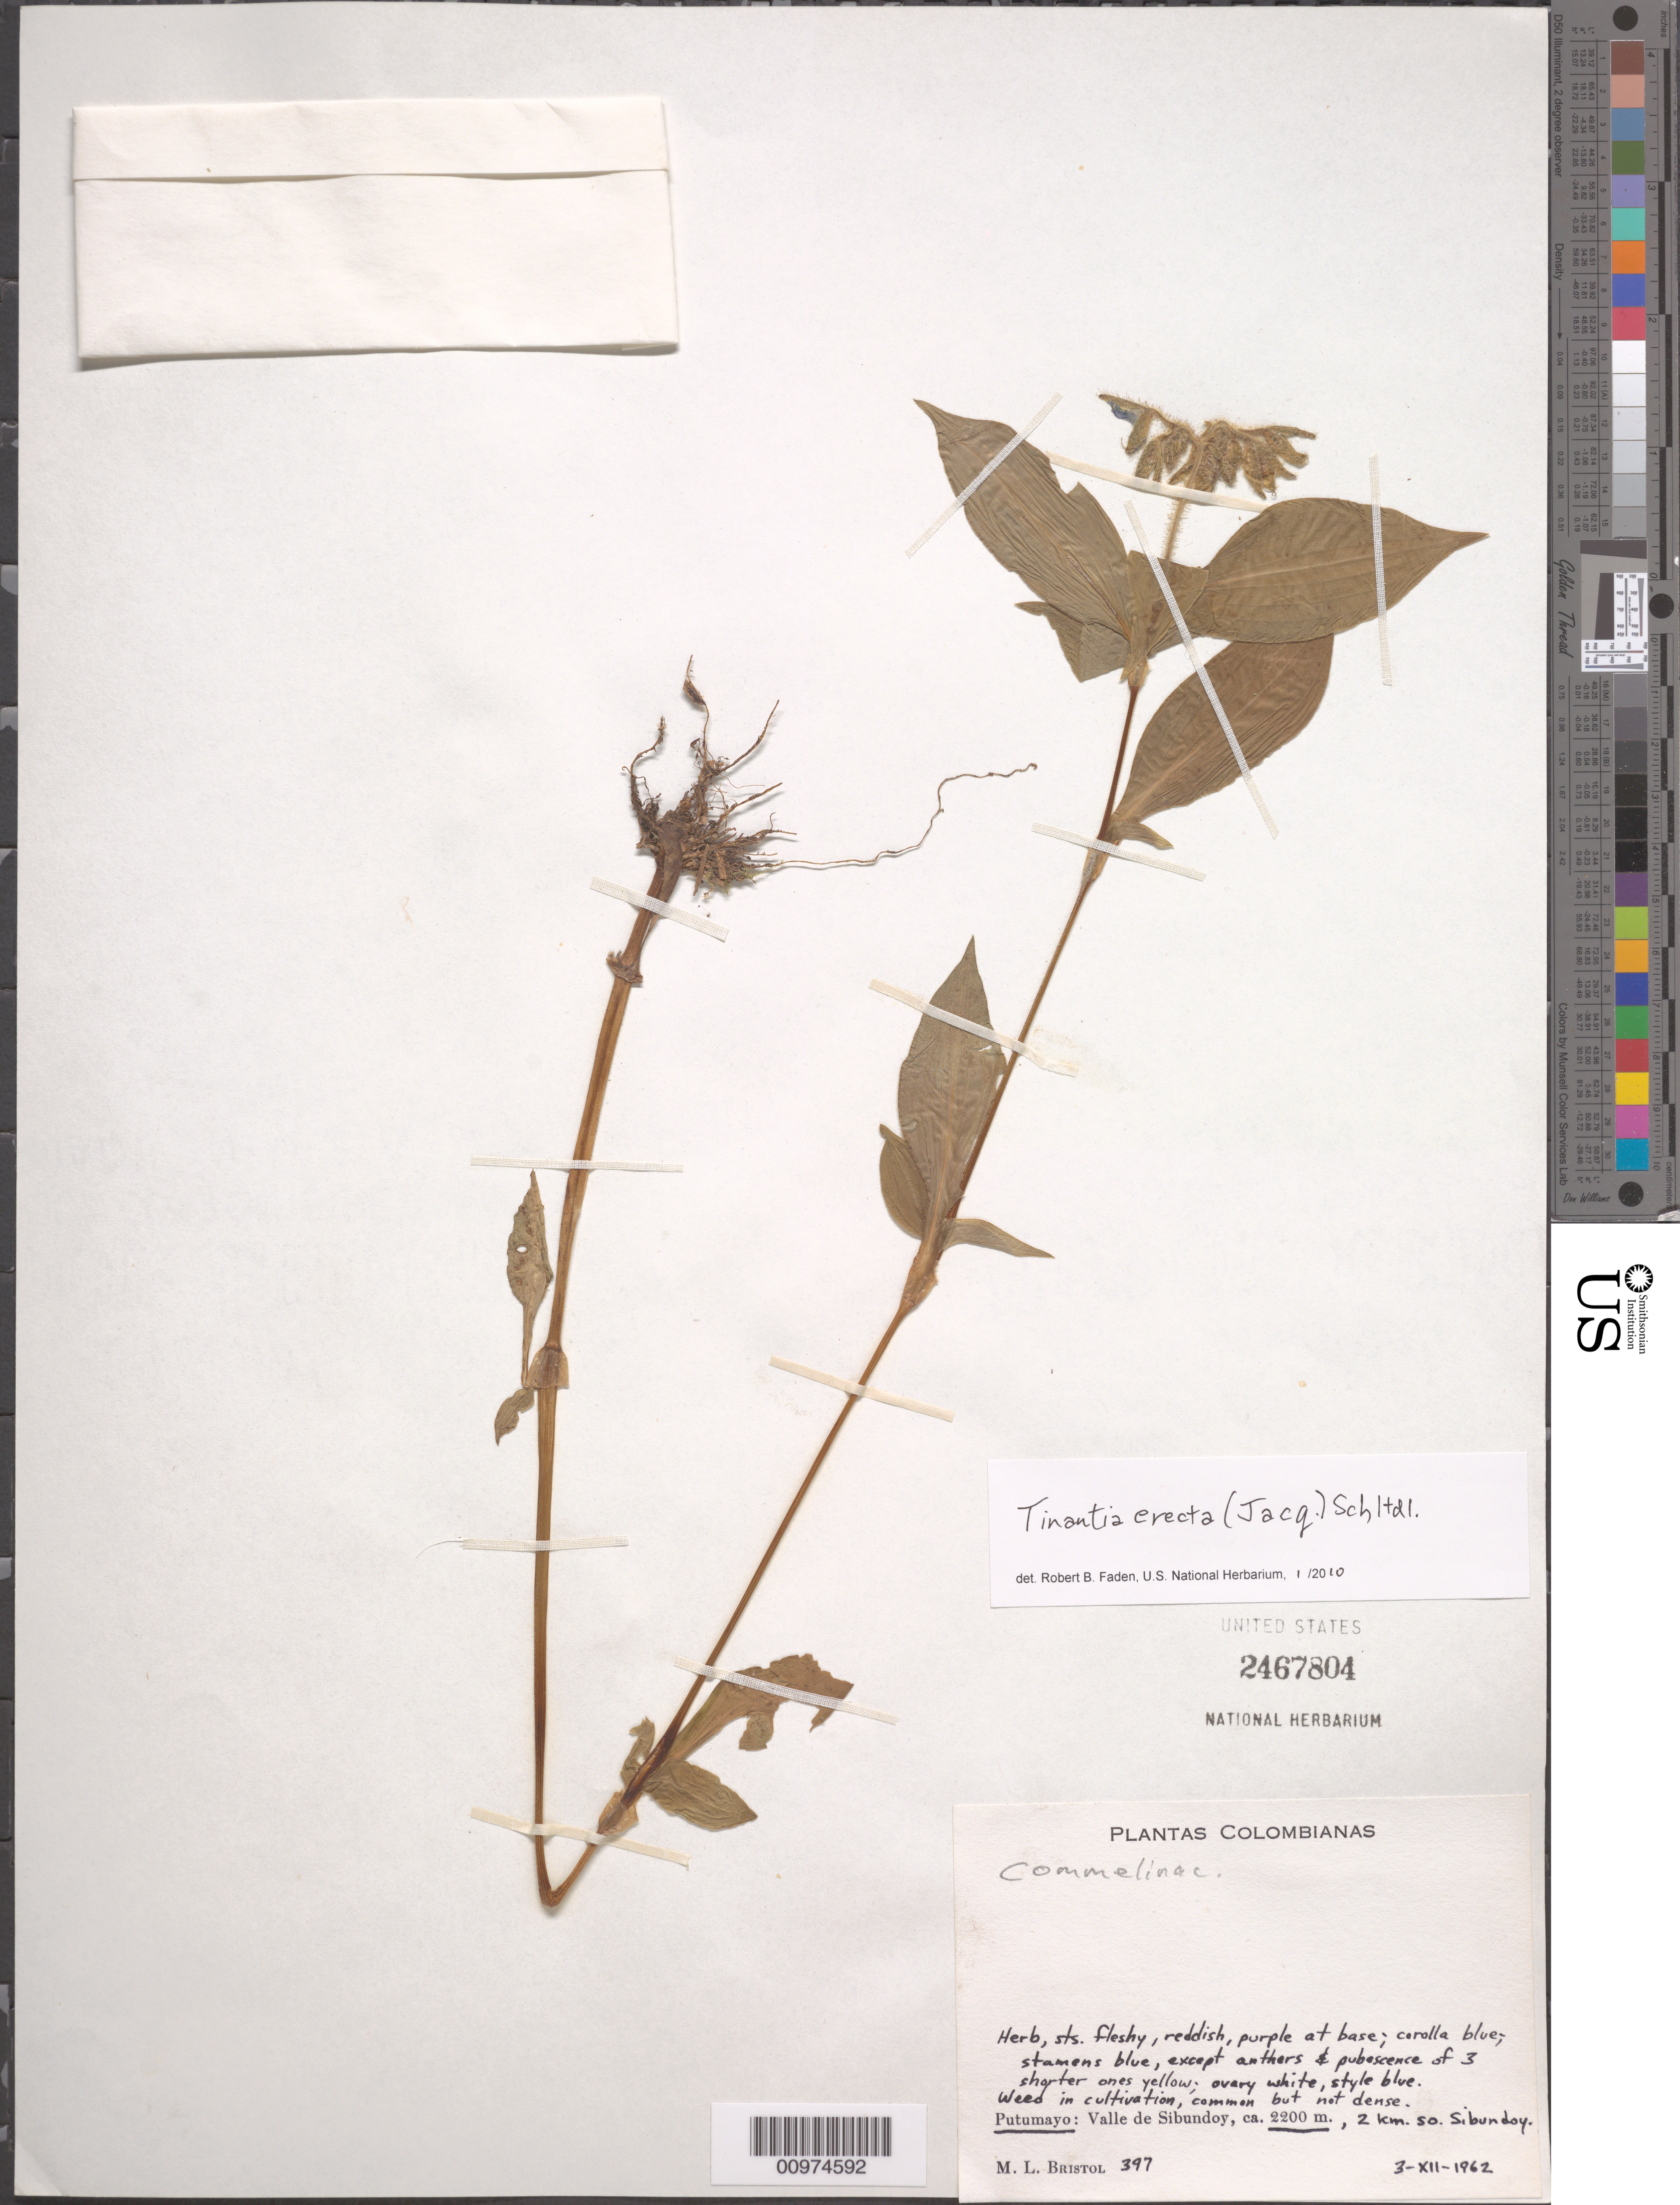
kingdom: Plantae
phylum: Tracheophyta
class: Liliopsida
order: Commelinales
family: Commelinaceae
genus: Tinantia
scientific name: Tinantia erecta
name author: (Jacq.) Fenzl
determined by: Faden, Robert B., (US), Smithsonian Institution - National Museum of Natural History (UNITED STATES)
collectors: M. L. Bristol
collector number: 397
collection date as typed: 03 Dec 1962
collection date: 1962-12-03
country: Colombia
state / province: Putumayo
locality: Valle de Sibundoy, 2 km so. Sibundoy.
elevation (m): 2200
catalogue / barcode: US 2467804